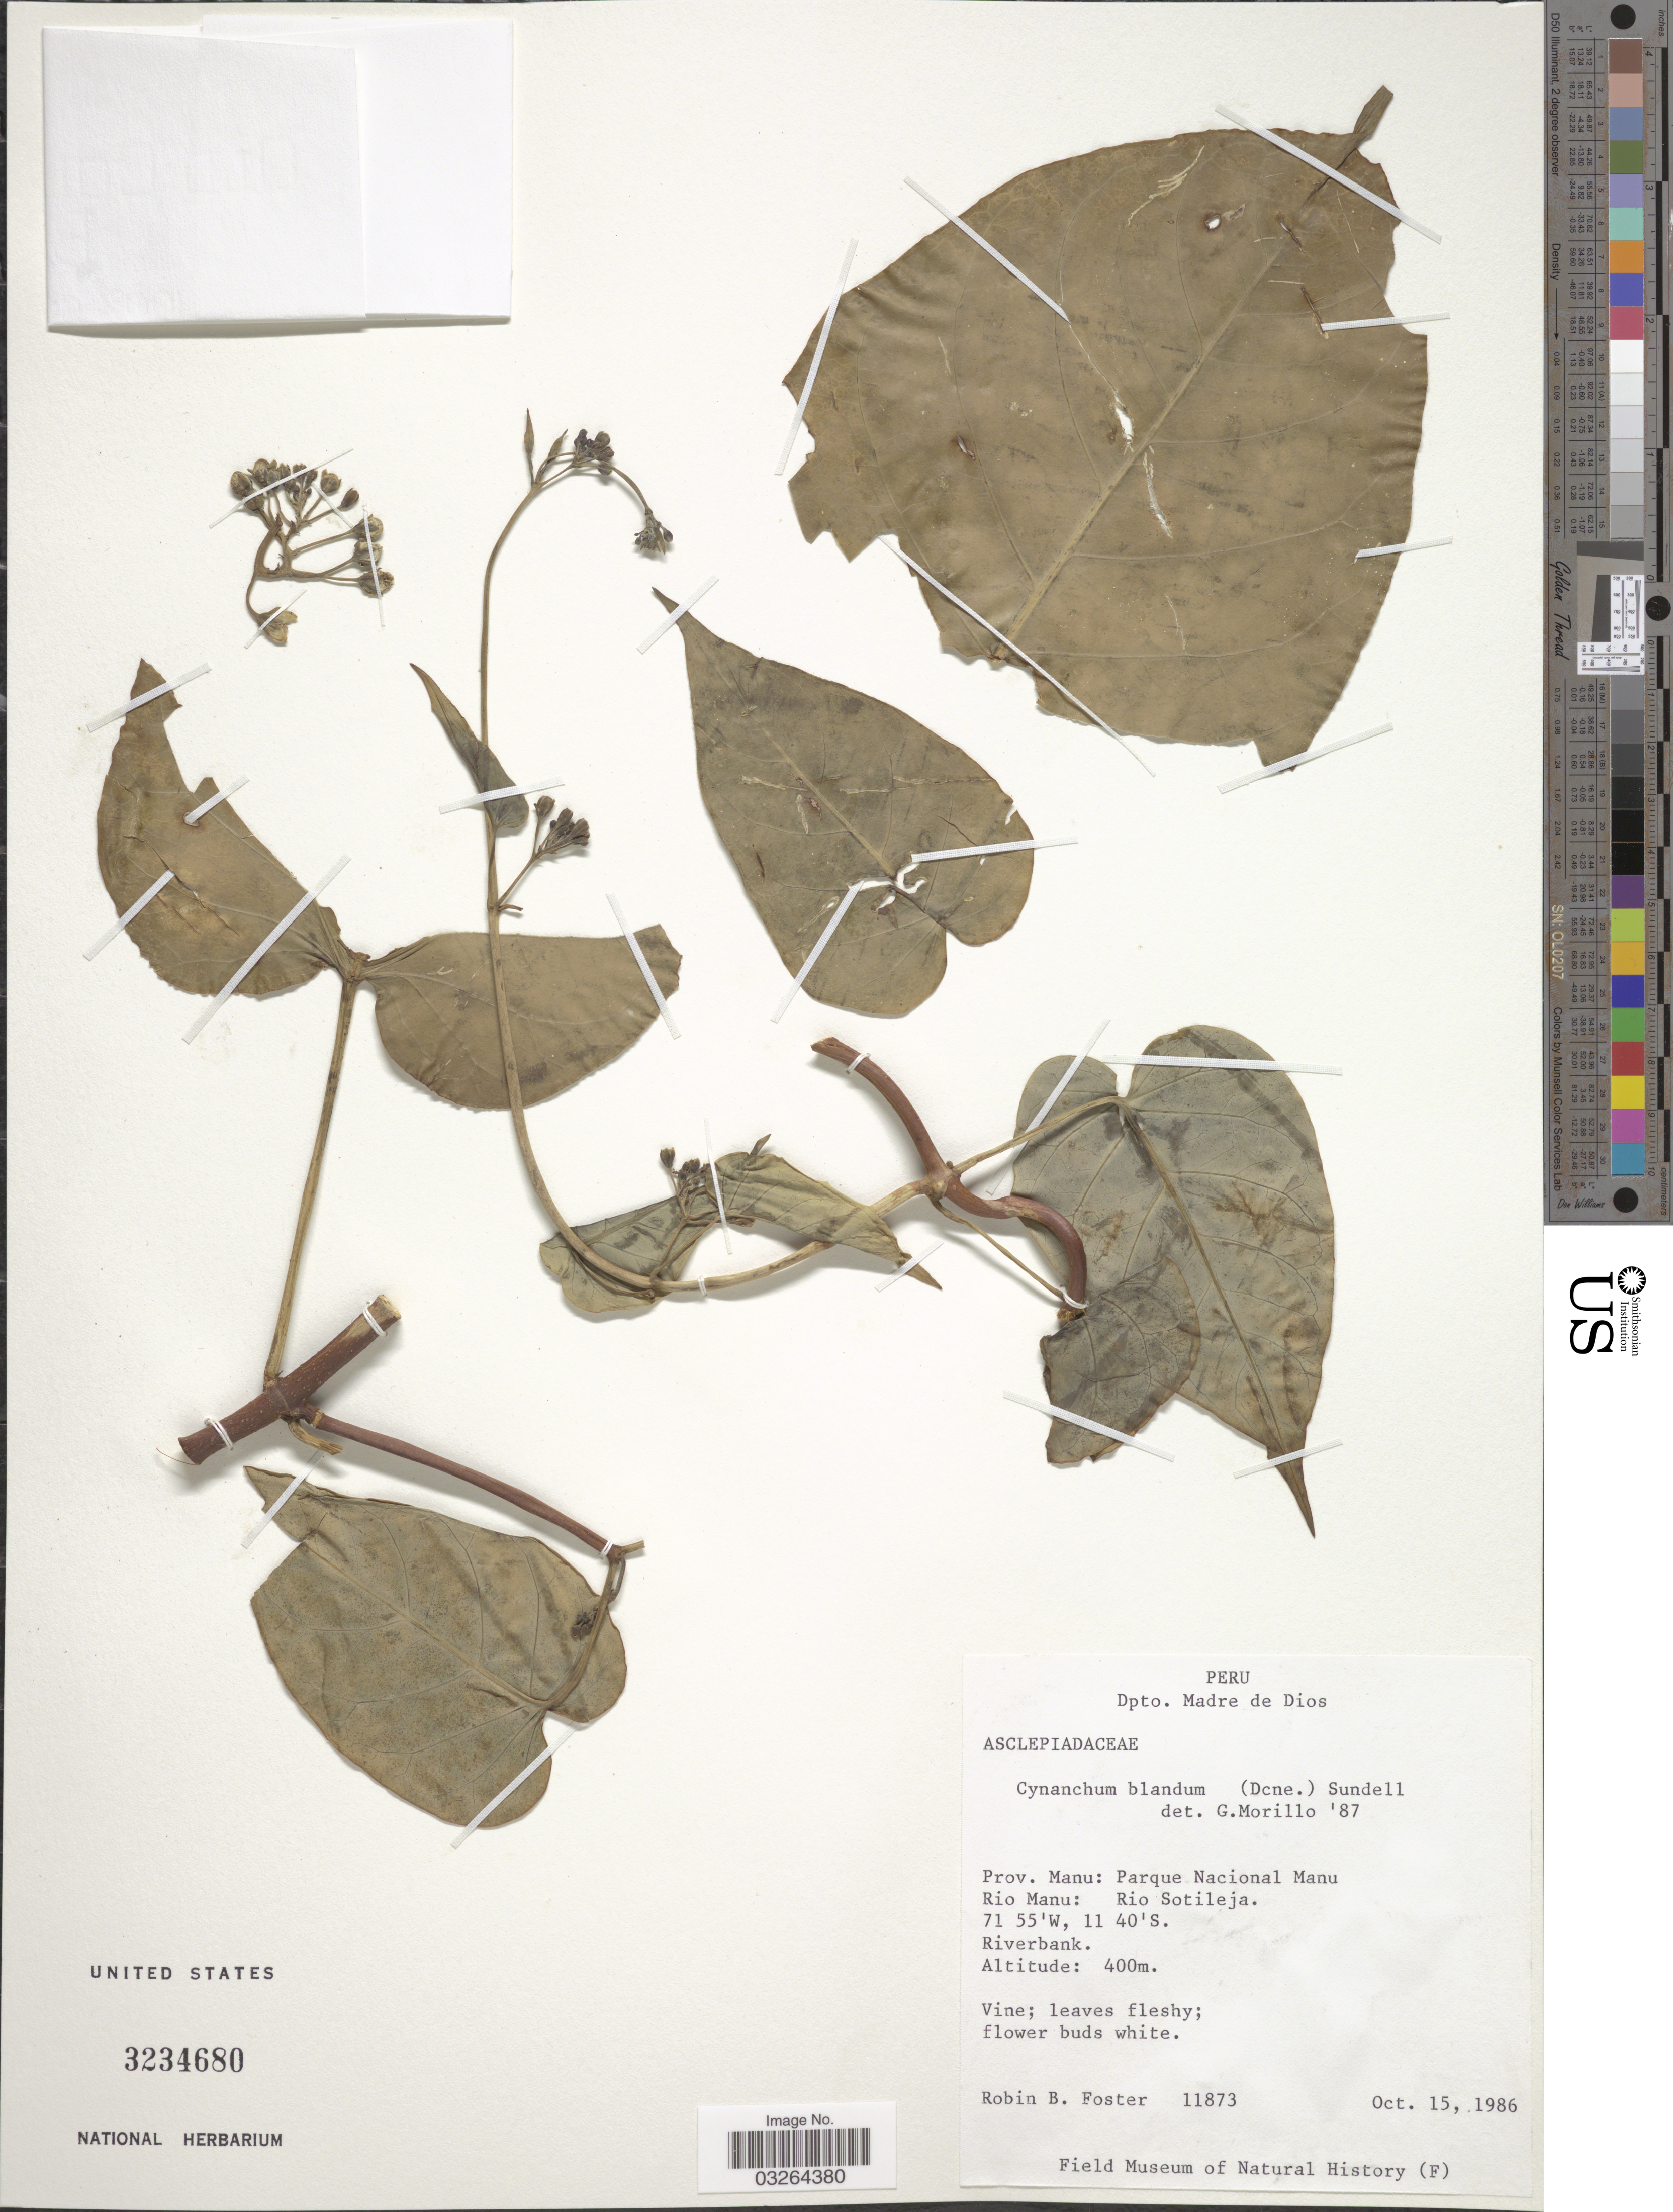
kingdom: Plantae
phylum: Tracheophyta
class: Magnoliopsida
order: Gentianales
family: Apocynaceae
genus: Cynanchum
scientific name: Cynanchum blandum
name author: (Decne.) Sundell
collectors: R. B. Foster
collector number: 11873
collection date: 1986-10-15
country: Peru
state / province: Madre de Dios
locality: Dpto. Madre de Dios. Prov. Manu: Parque Nacional Manu. Rio Manu: Rio Sotileja.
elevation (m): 400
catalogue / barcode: US 3234680